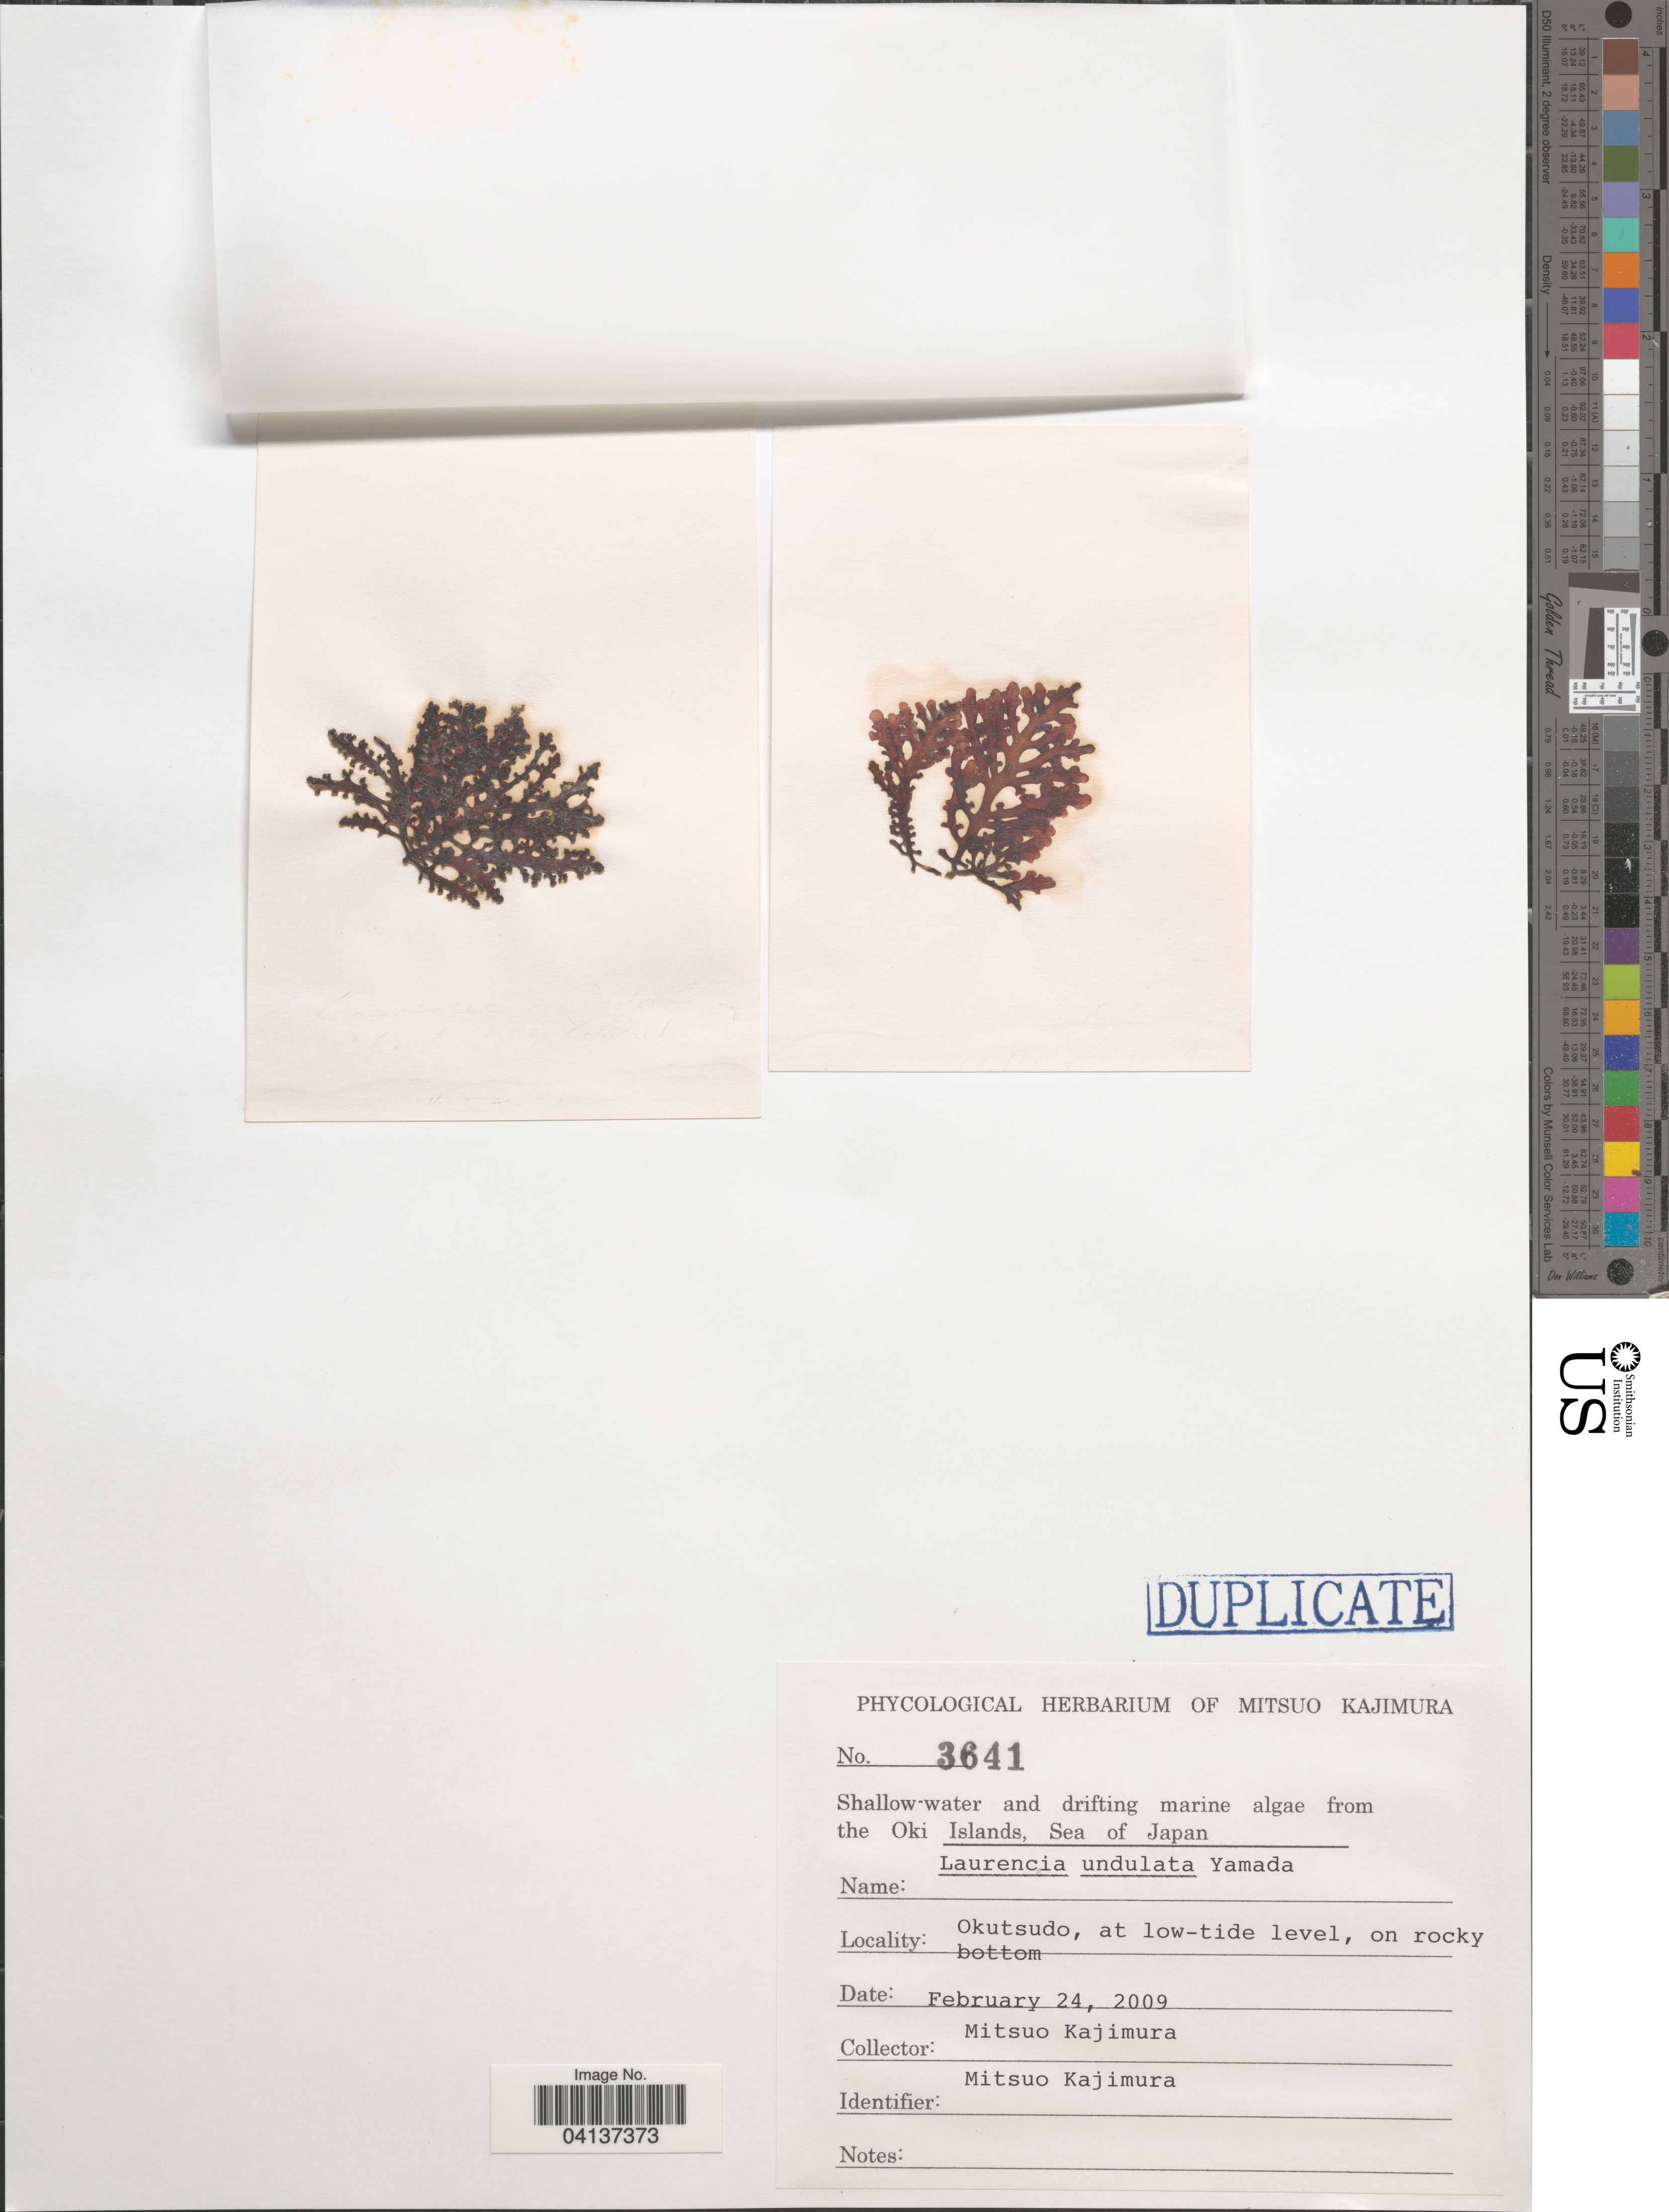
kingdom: Plantae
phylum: Rhodophyta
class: Florideophyceae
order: Ceramiales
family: Rhodomelaceae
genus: Laurencia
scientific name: Laurencia undulata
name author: Yamada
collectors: M. Kajimura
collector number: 3641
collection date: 2009-02-24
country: Japan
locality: The Oki Islands, Sea of Japan. Okutsudo.